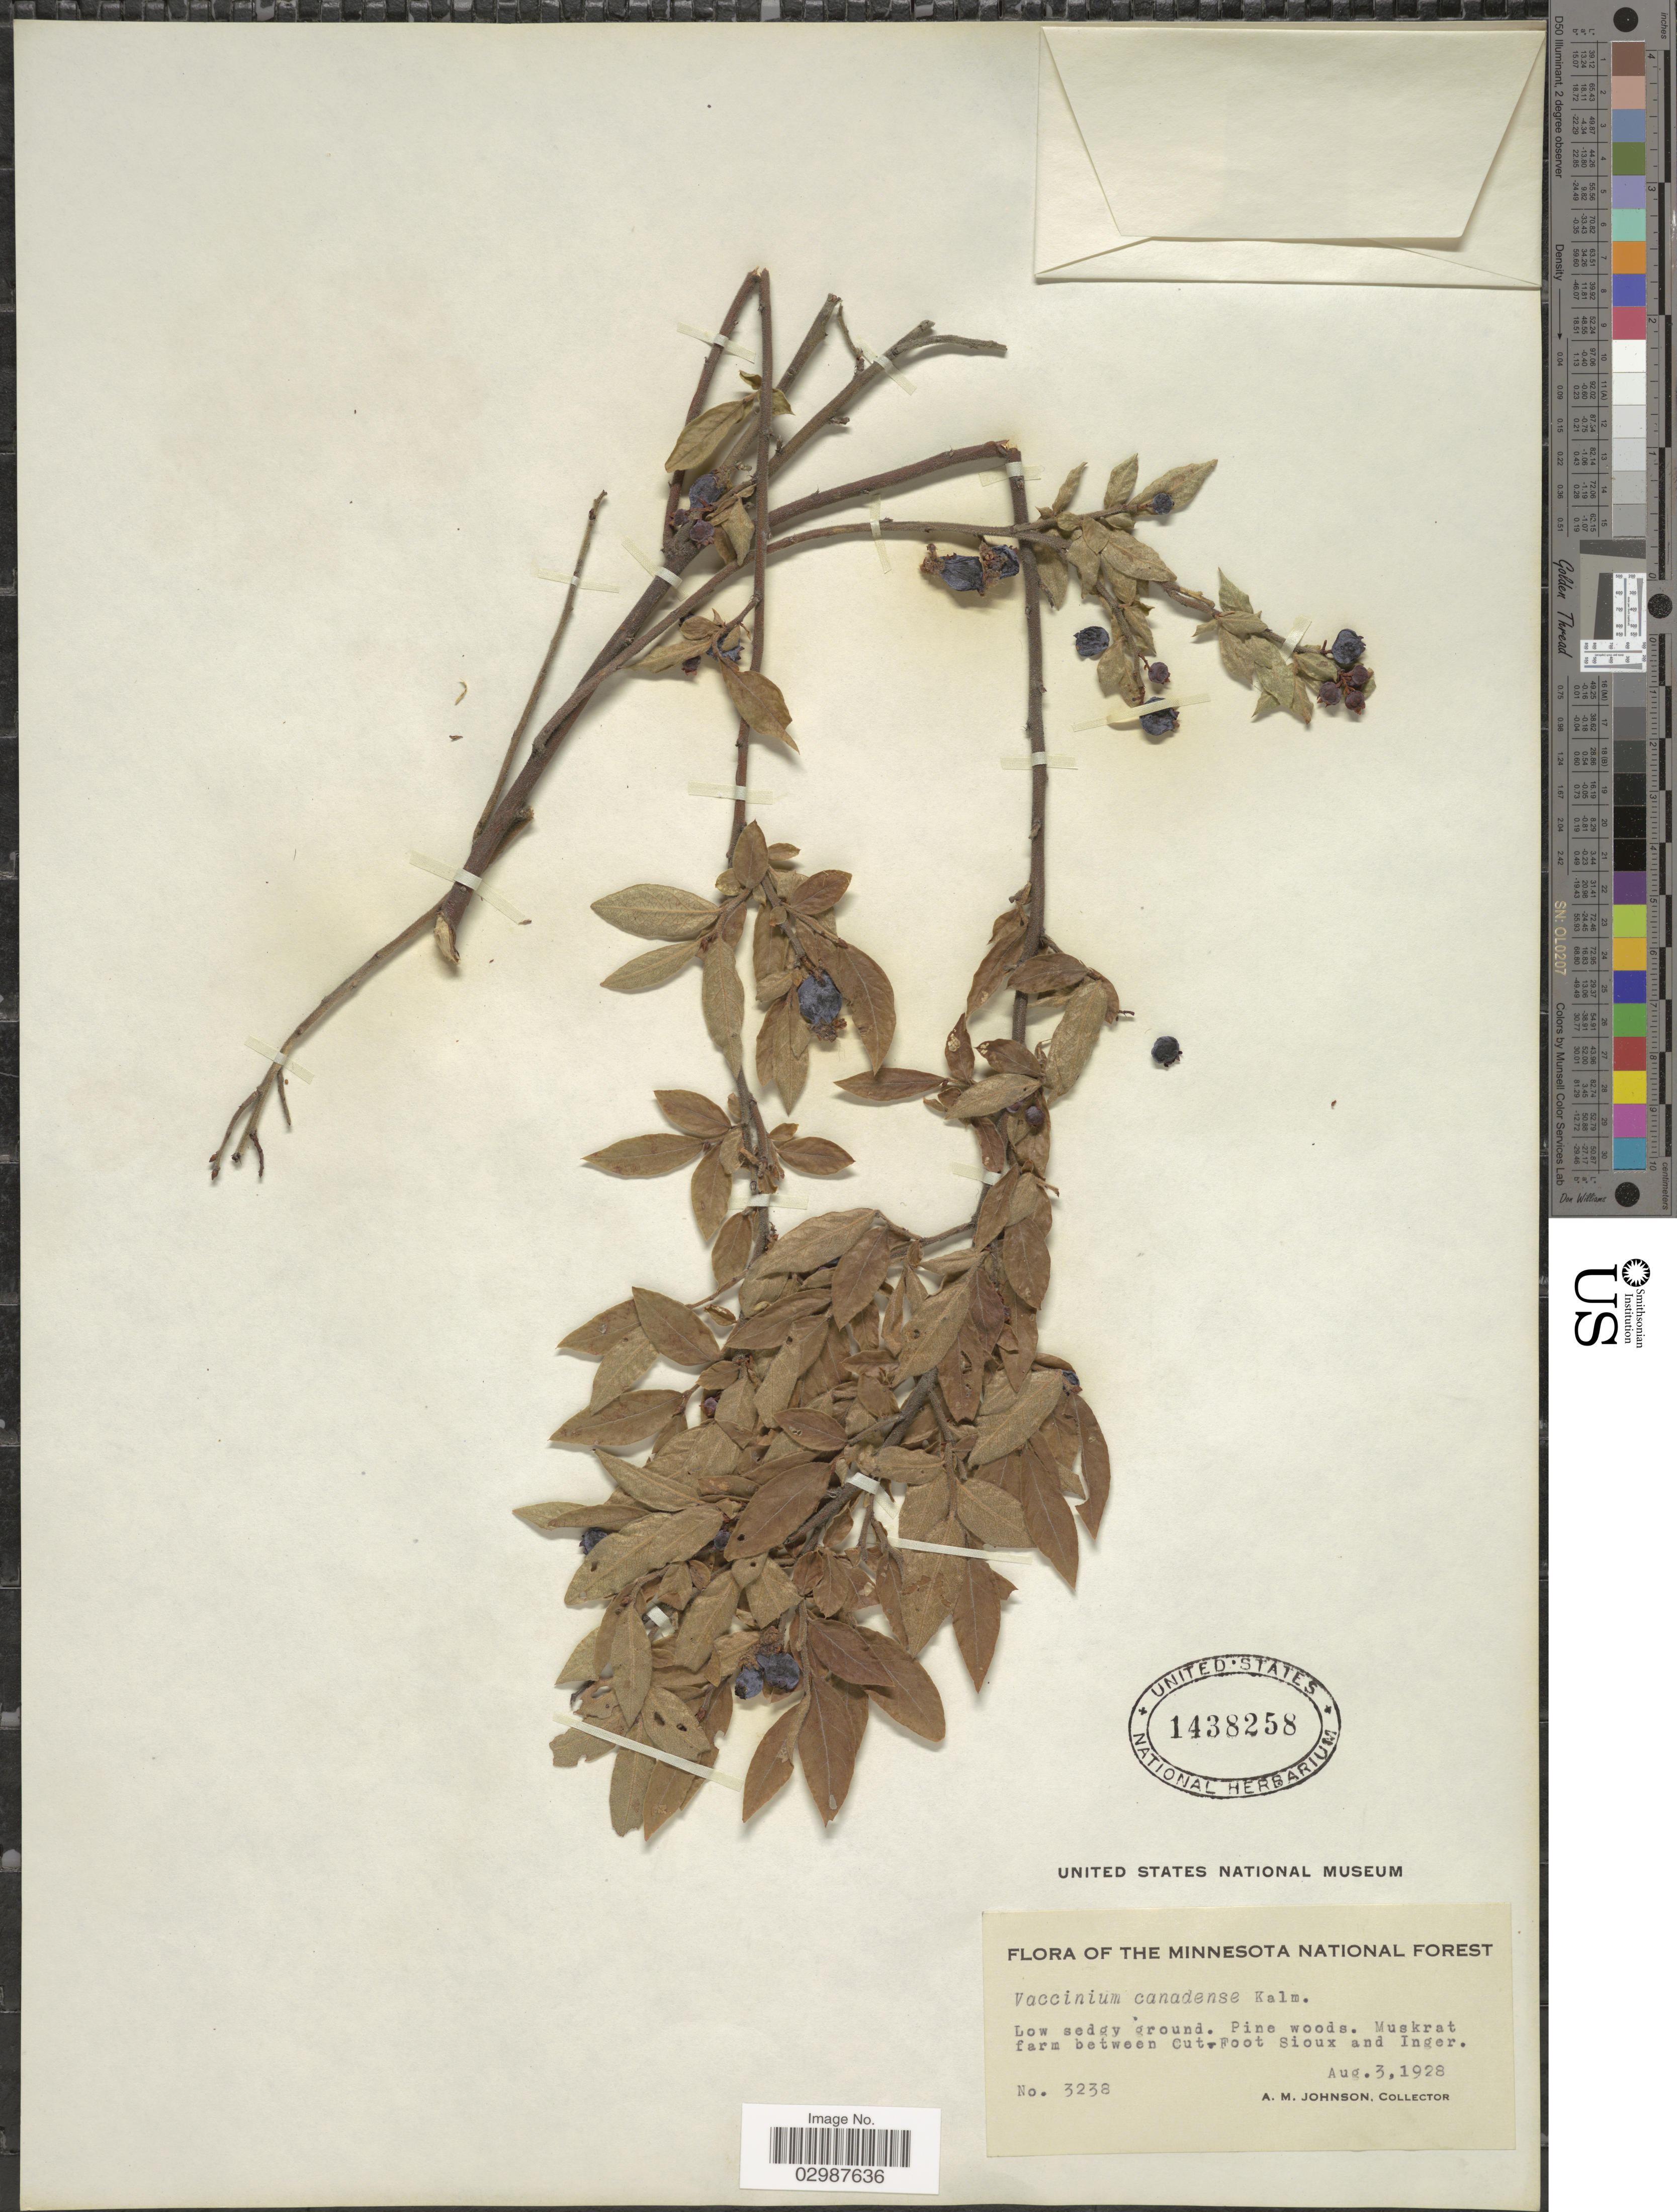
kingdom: Plantae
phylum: Tracheophyta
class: Magnoliopsida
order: Ericales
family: Ericaceae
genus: Vaccinium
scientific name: Vaccinium canadense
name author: Kalm ex Richardson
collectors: A. M. Johnson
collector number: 3238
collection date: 1928-08-03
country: United States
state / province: Minnesota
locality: Minnesota National Forest. Muskrat farm between Cut-Foot Sioux and Inger.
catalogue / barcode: US 1438258